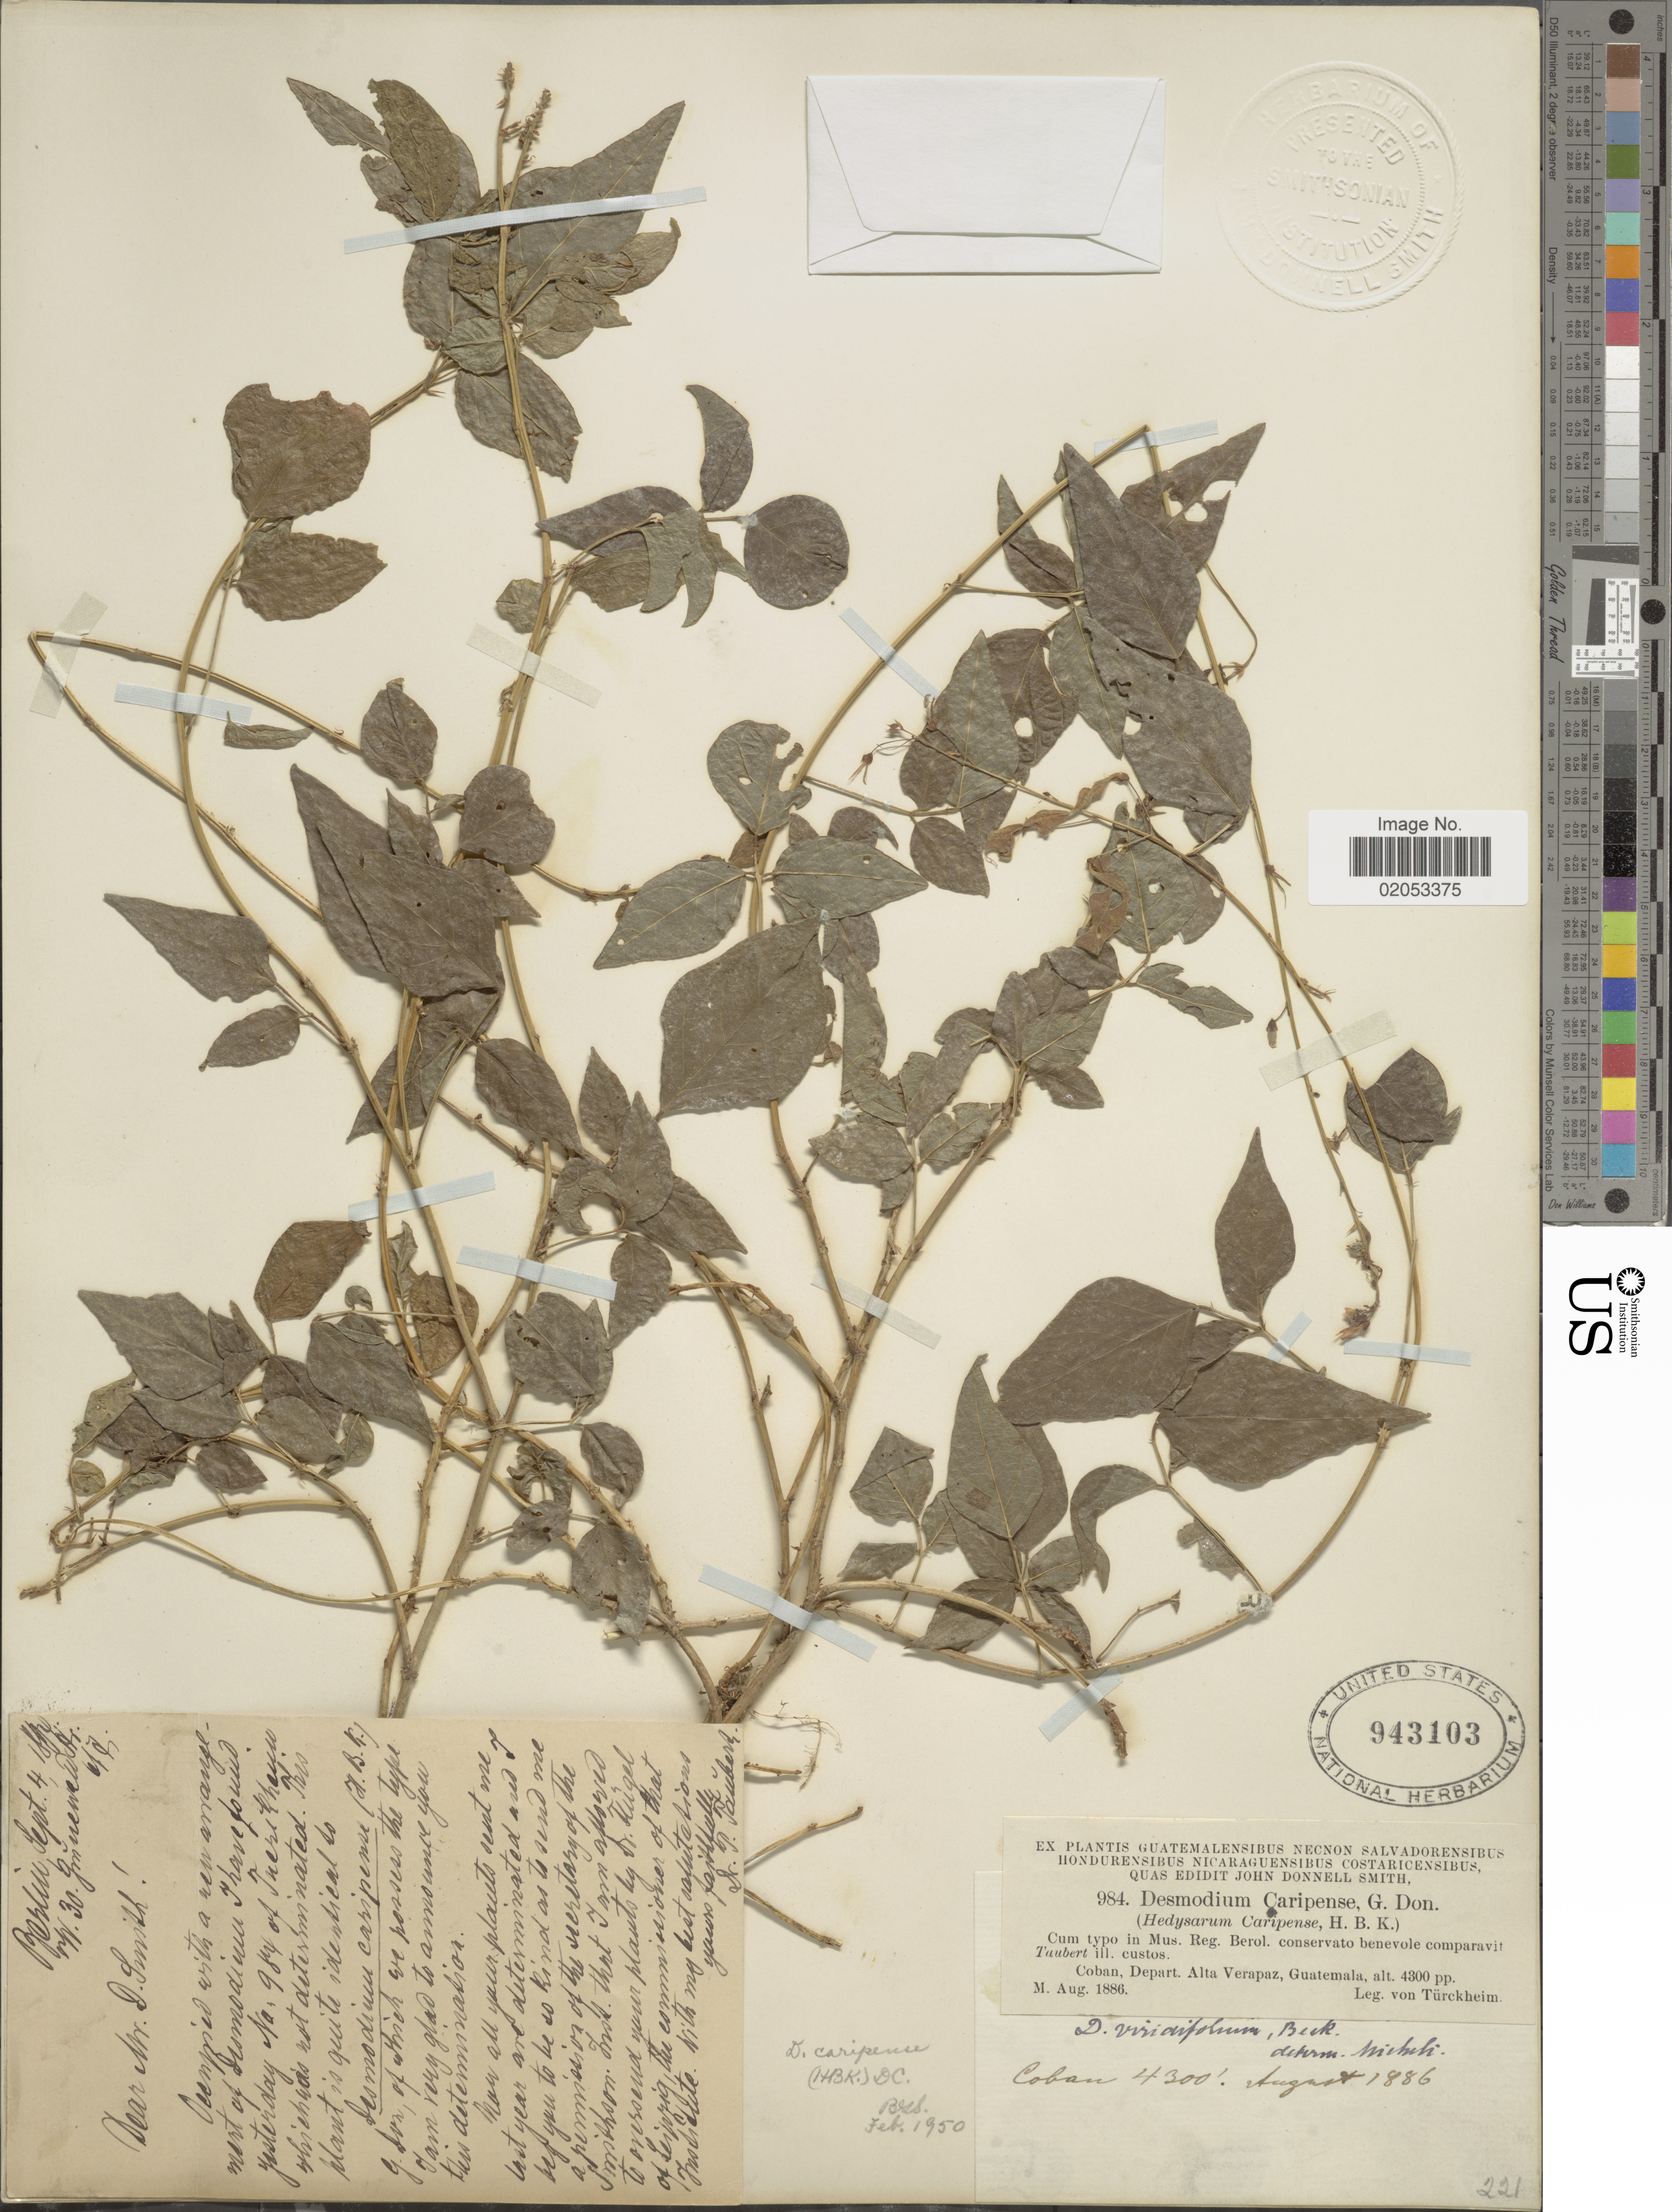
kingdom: Plantae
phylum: Tracheophyta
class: Magnoliopsida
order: Fabales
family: Fabaceae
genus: Desmodium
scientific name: Desmodium caripense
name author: (Kunth) G. Don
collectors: H. von Türckheim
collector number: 984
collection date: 1886-08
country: Guatemala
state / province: Alta Verapaz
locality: Coban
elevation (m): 1311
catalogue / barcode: US 943103